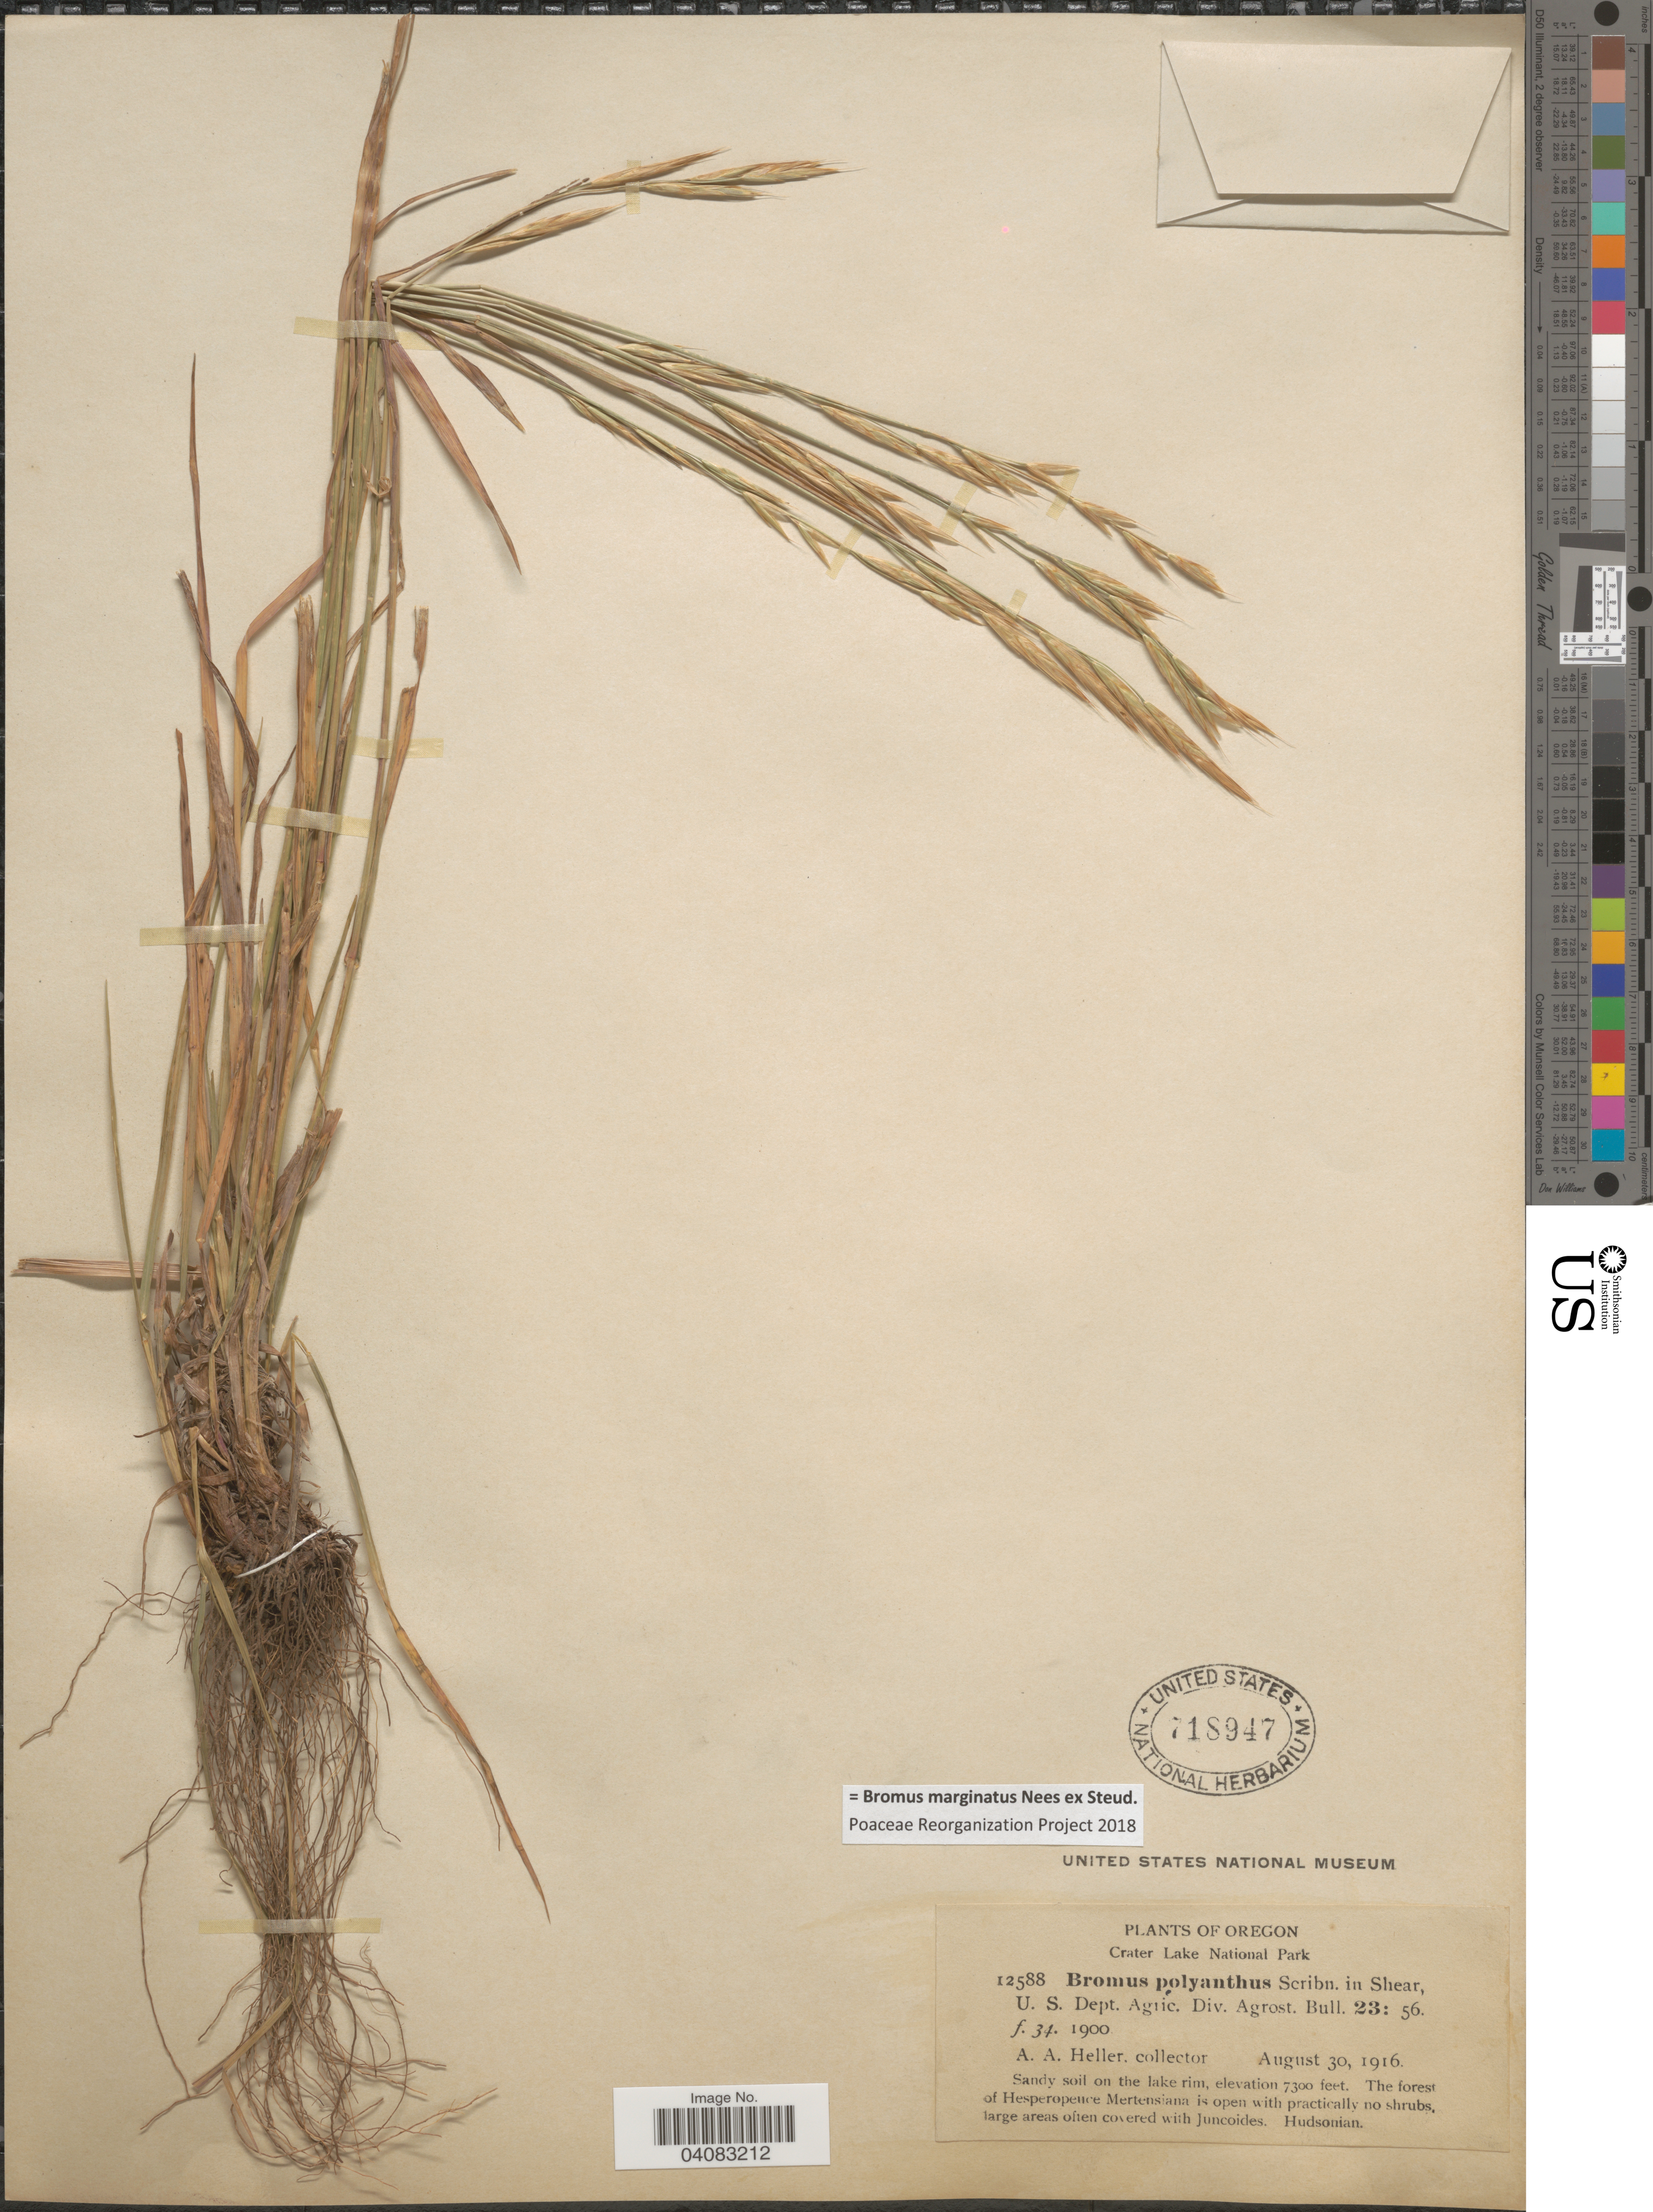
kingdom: Plantae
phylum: Tracheophyta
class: Liliopsida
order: Poales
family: Poaceae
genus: Bromus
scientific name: Bromus marginatus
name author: Nees ex Steud.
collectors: A. A. Heller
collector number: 12588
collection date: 1916-08-30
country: United States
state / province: Oregon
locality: Crater Lake National Park. Hudsonian.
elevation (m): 2225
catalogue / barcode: US 718947